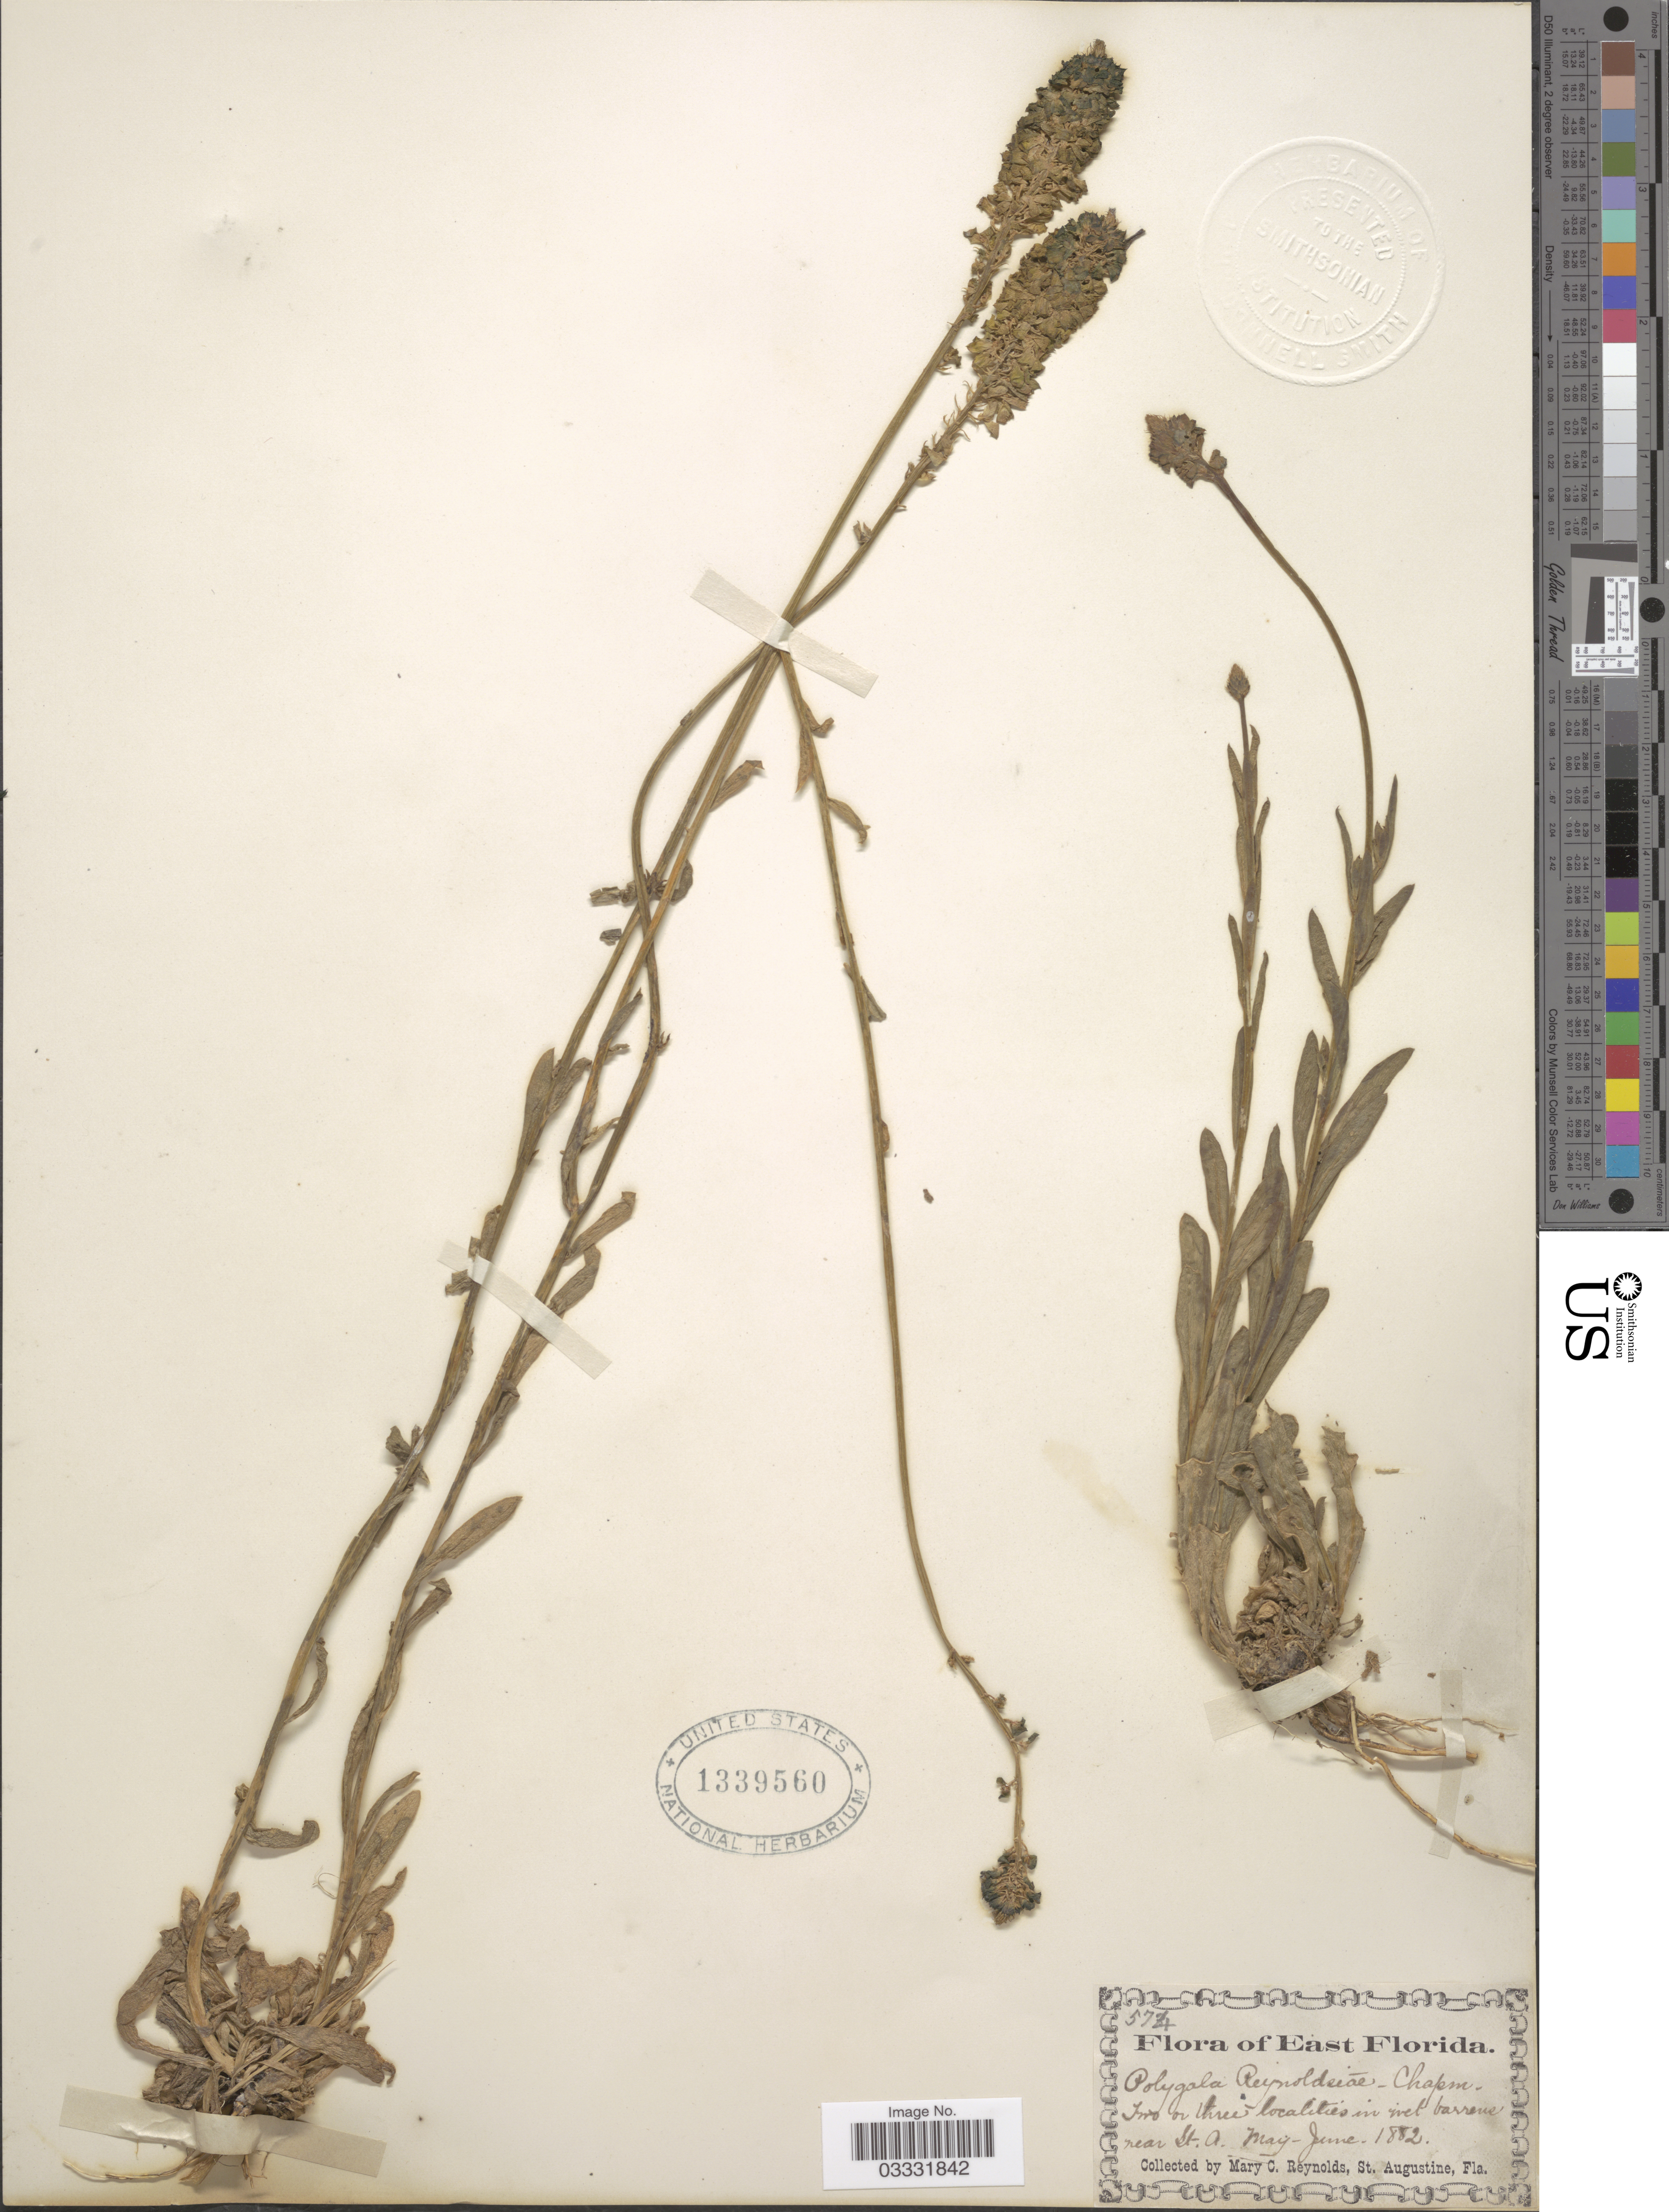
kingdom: Plantae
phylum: Tracheophyta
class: Magnoliopsida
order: Fabales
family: Polygalaceae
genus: Polygala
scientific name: Polygala reynoldsiae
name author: Chapm.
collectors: M. Reynolds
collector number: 574*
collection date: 1882-05/1882-06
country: United States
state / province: Florida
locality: East Florida. Two or three localities in wet barrens near St. A.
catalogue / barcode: US 1339560